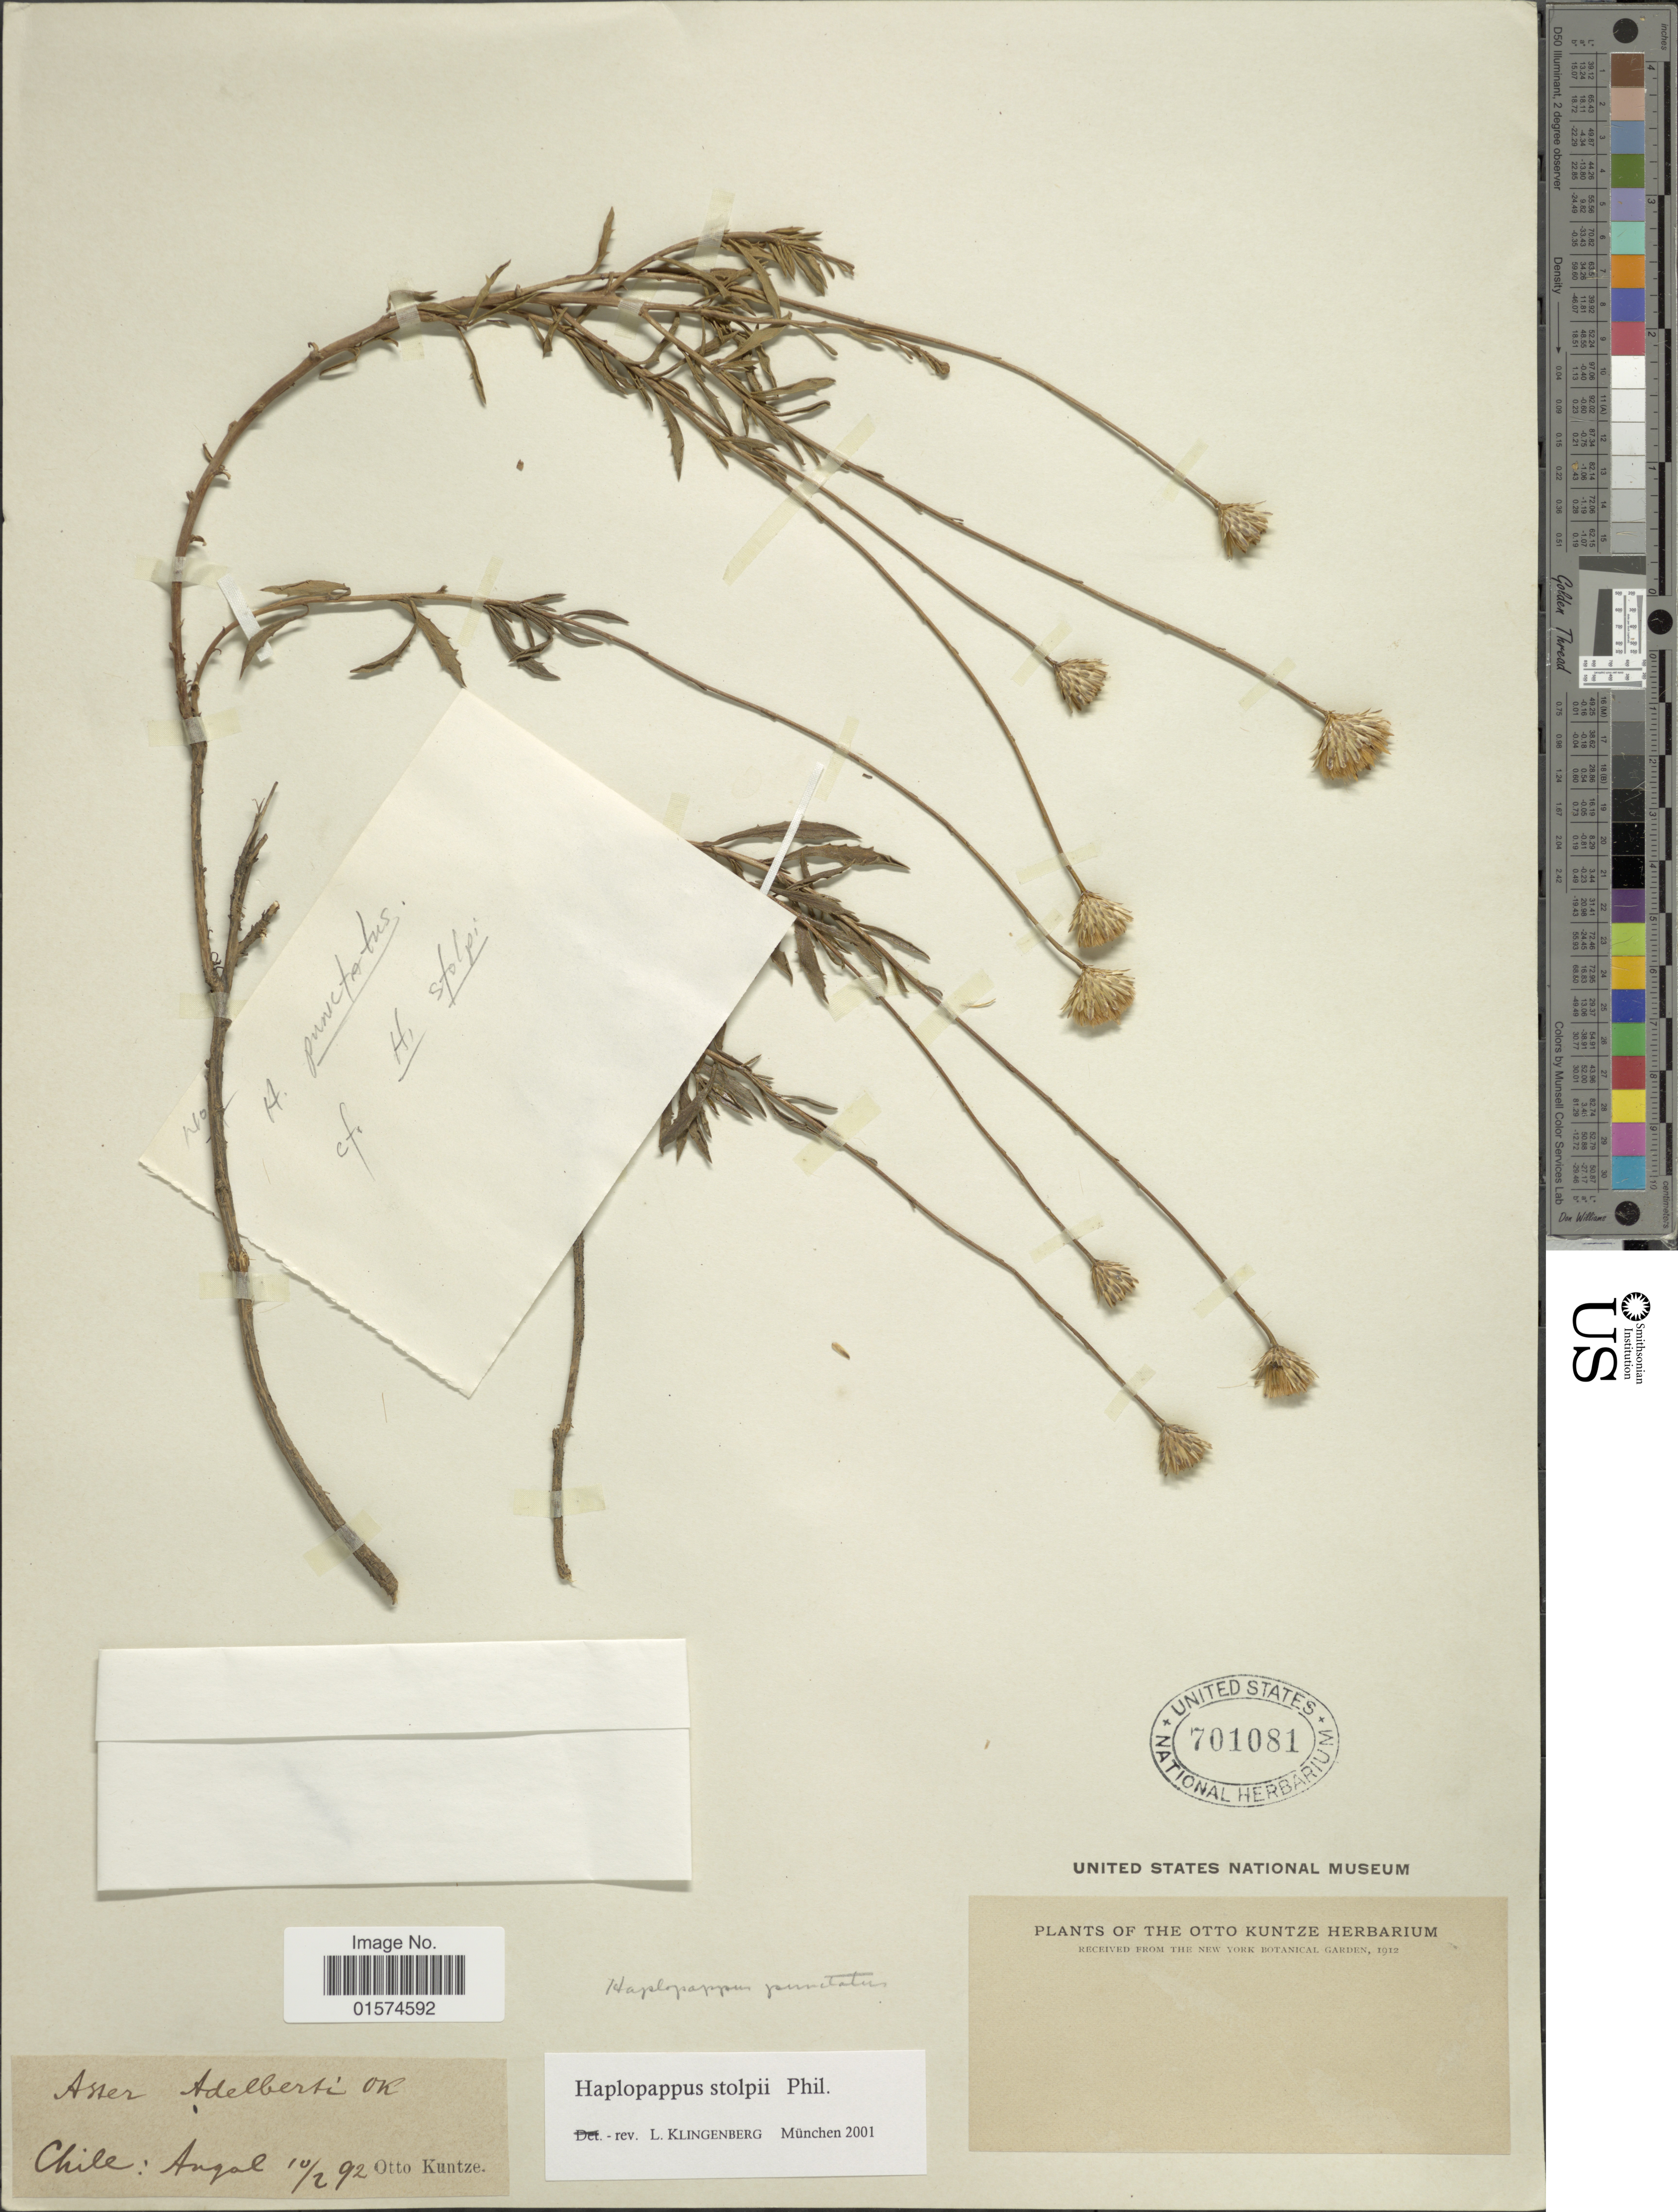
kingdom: Plantae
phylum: Tracheophyta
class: Magnoliopsida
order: Asterales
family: Asteraceae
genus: Haplopappus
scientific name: Haplopappus stolpi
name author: Phil.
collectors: C.E.O. Kuntze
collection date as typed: Transcribed d/m/y: 10/2/92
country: Chile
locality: Angal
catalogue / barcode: US 701081